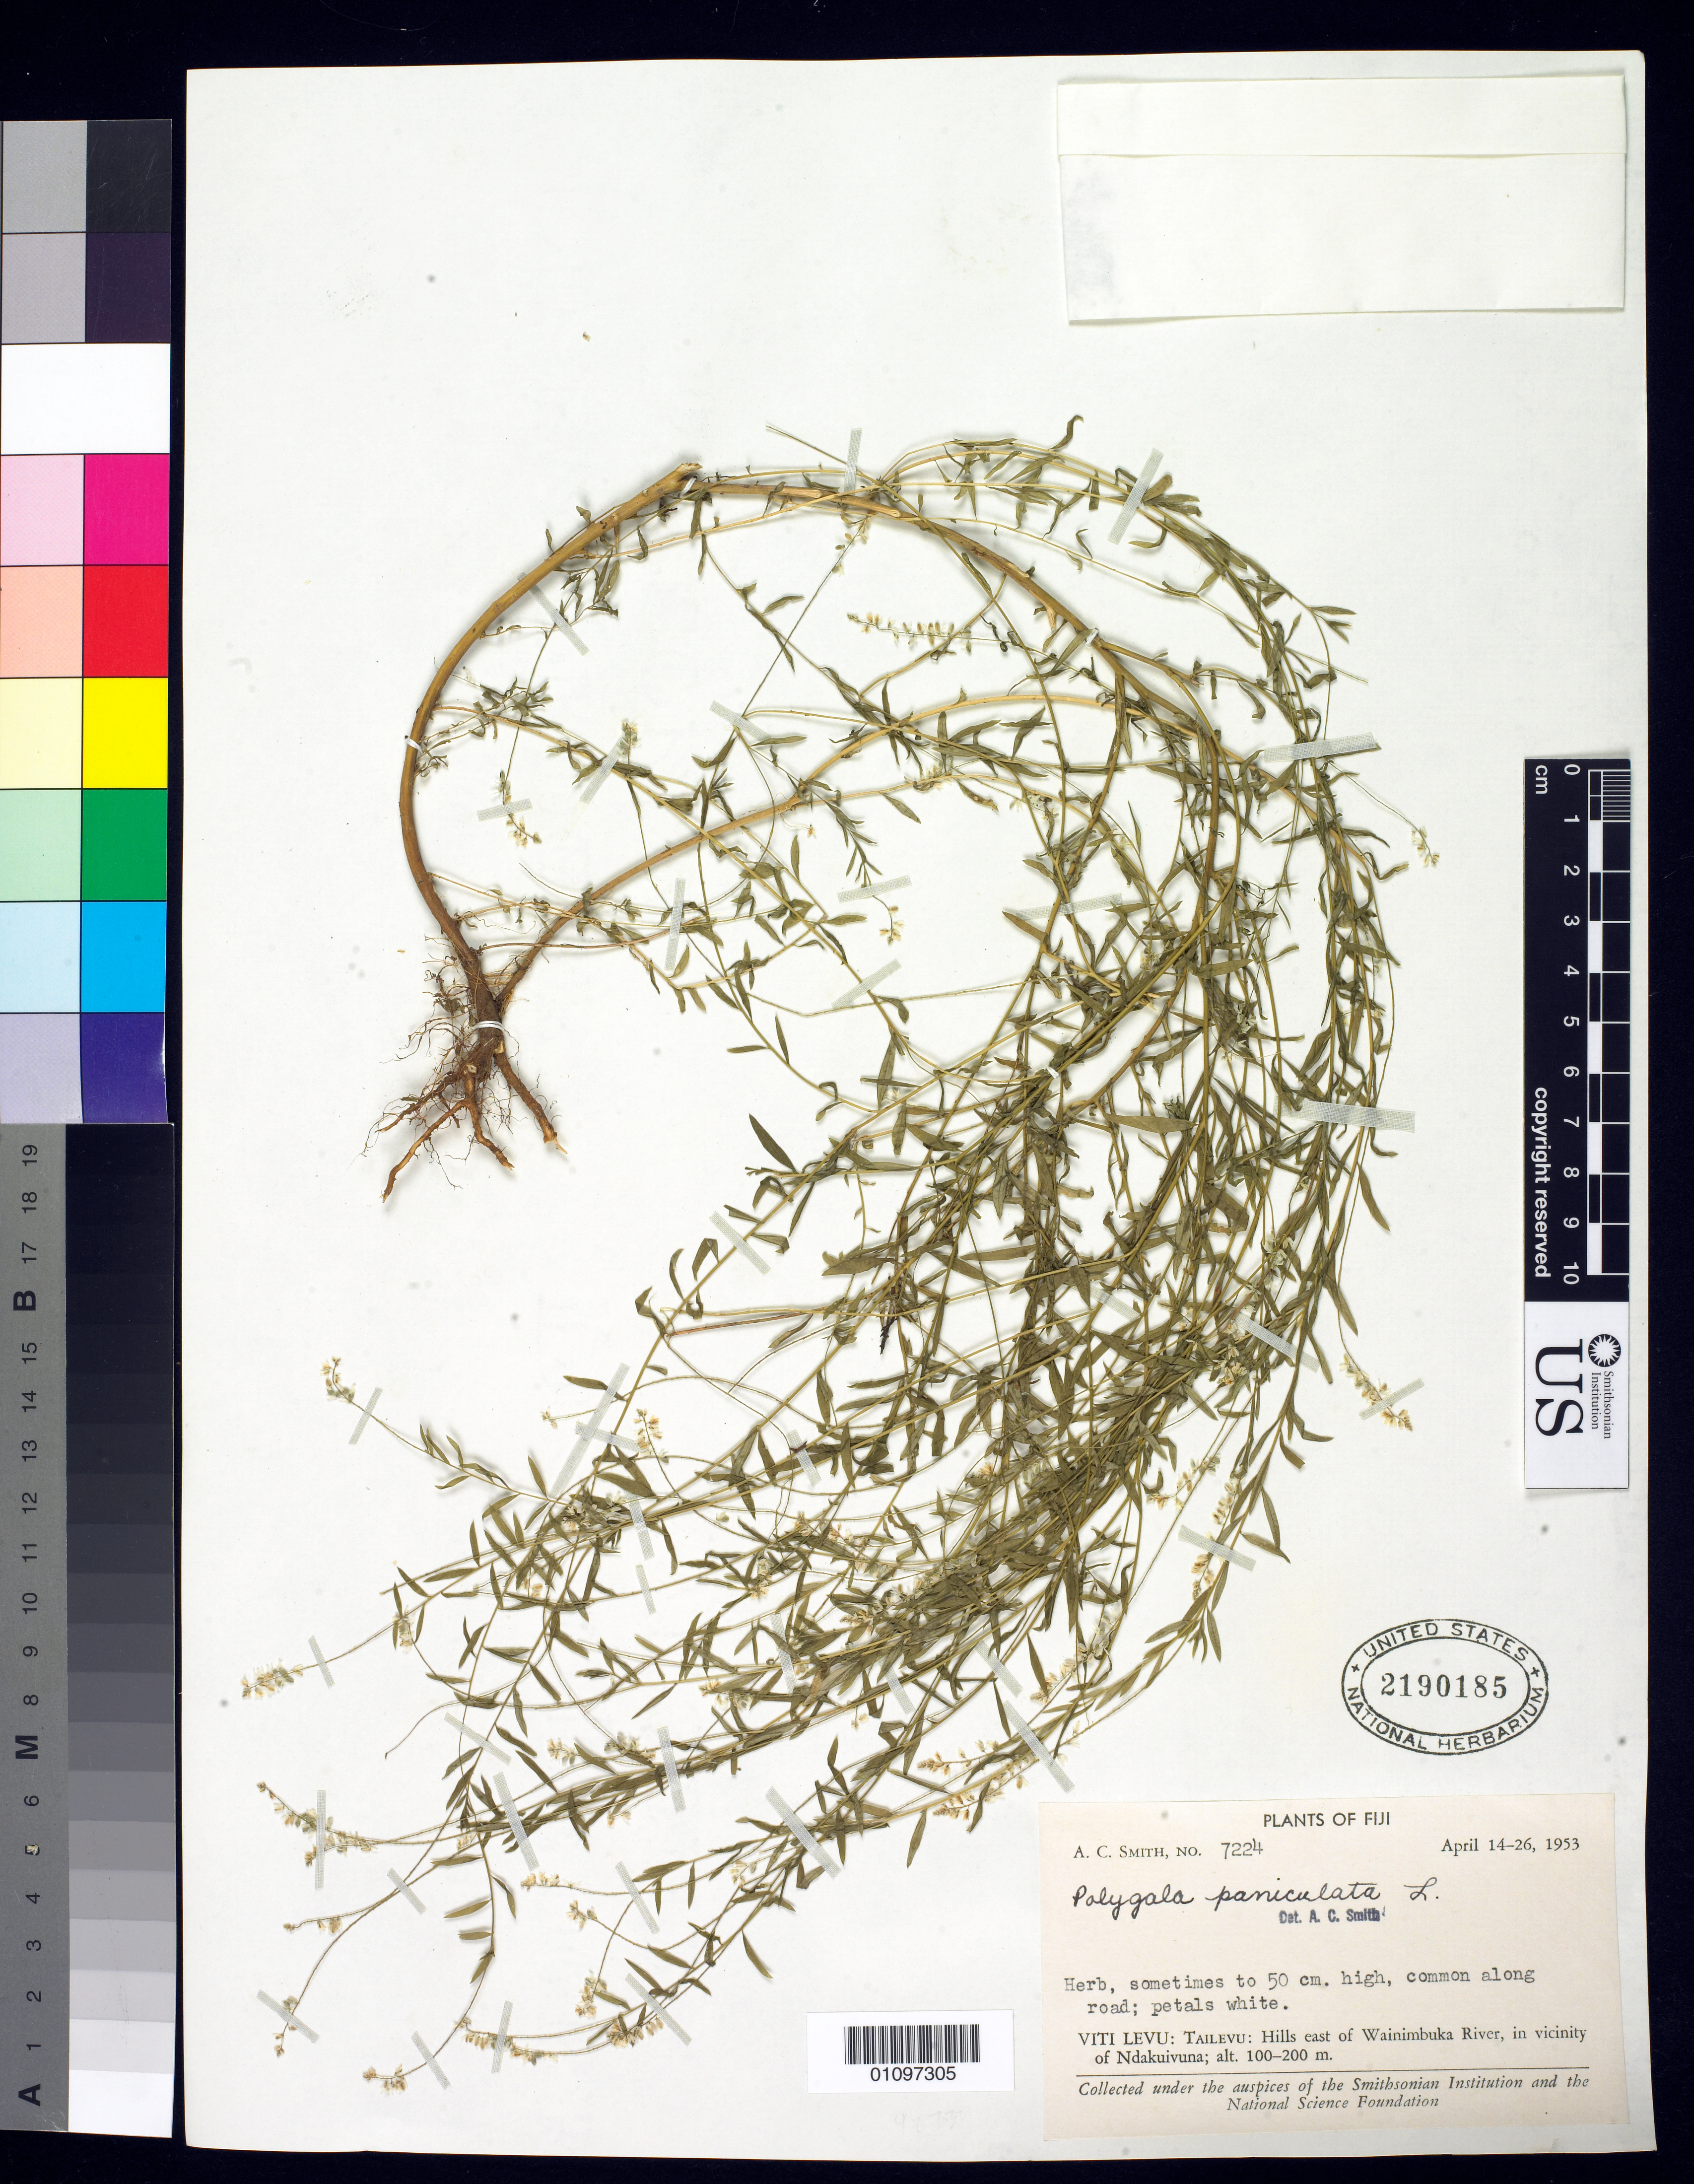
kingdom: Plantae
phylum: Tracheophyta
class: Magnoliopsida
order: Fabales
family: Polygalaceae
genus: Polygala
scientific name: Polygala paniculata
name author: L.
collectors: A. C. Smith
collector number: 7224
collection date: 1953-04-14/1953-04-26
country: Fiji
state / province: Tailevu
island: Viti Levu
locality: Hills east of Wainimbuka River, in vicinity of Ndakuivuna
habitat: along road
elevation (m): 100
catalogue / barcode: US 2190185